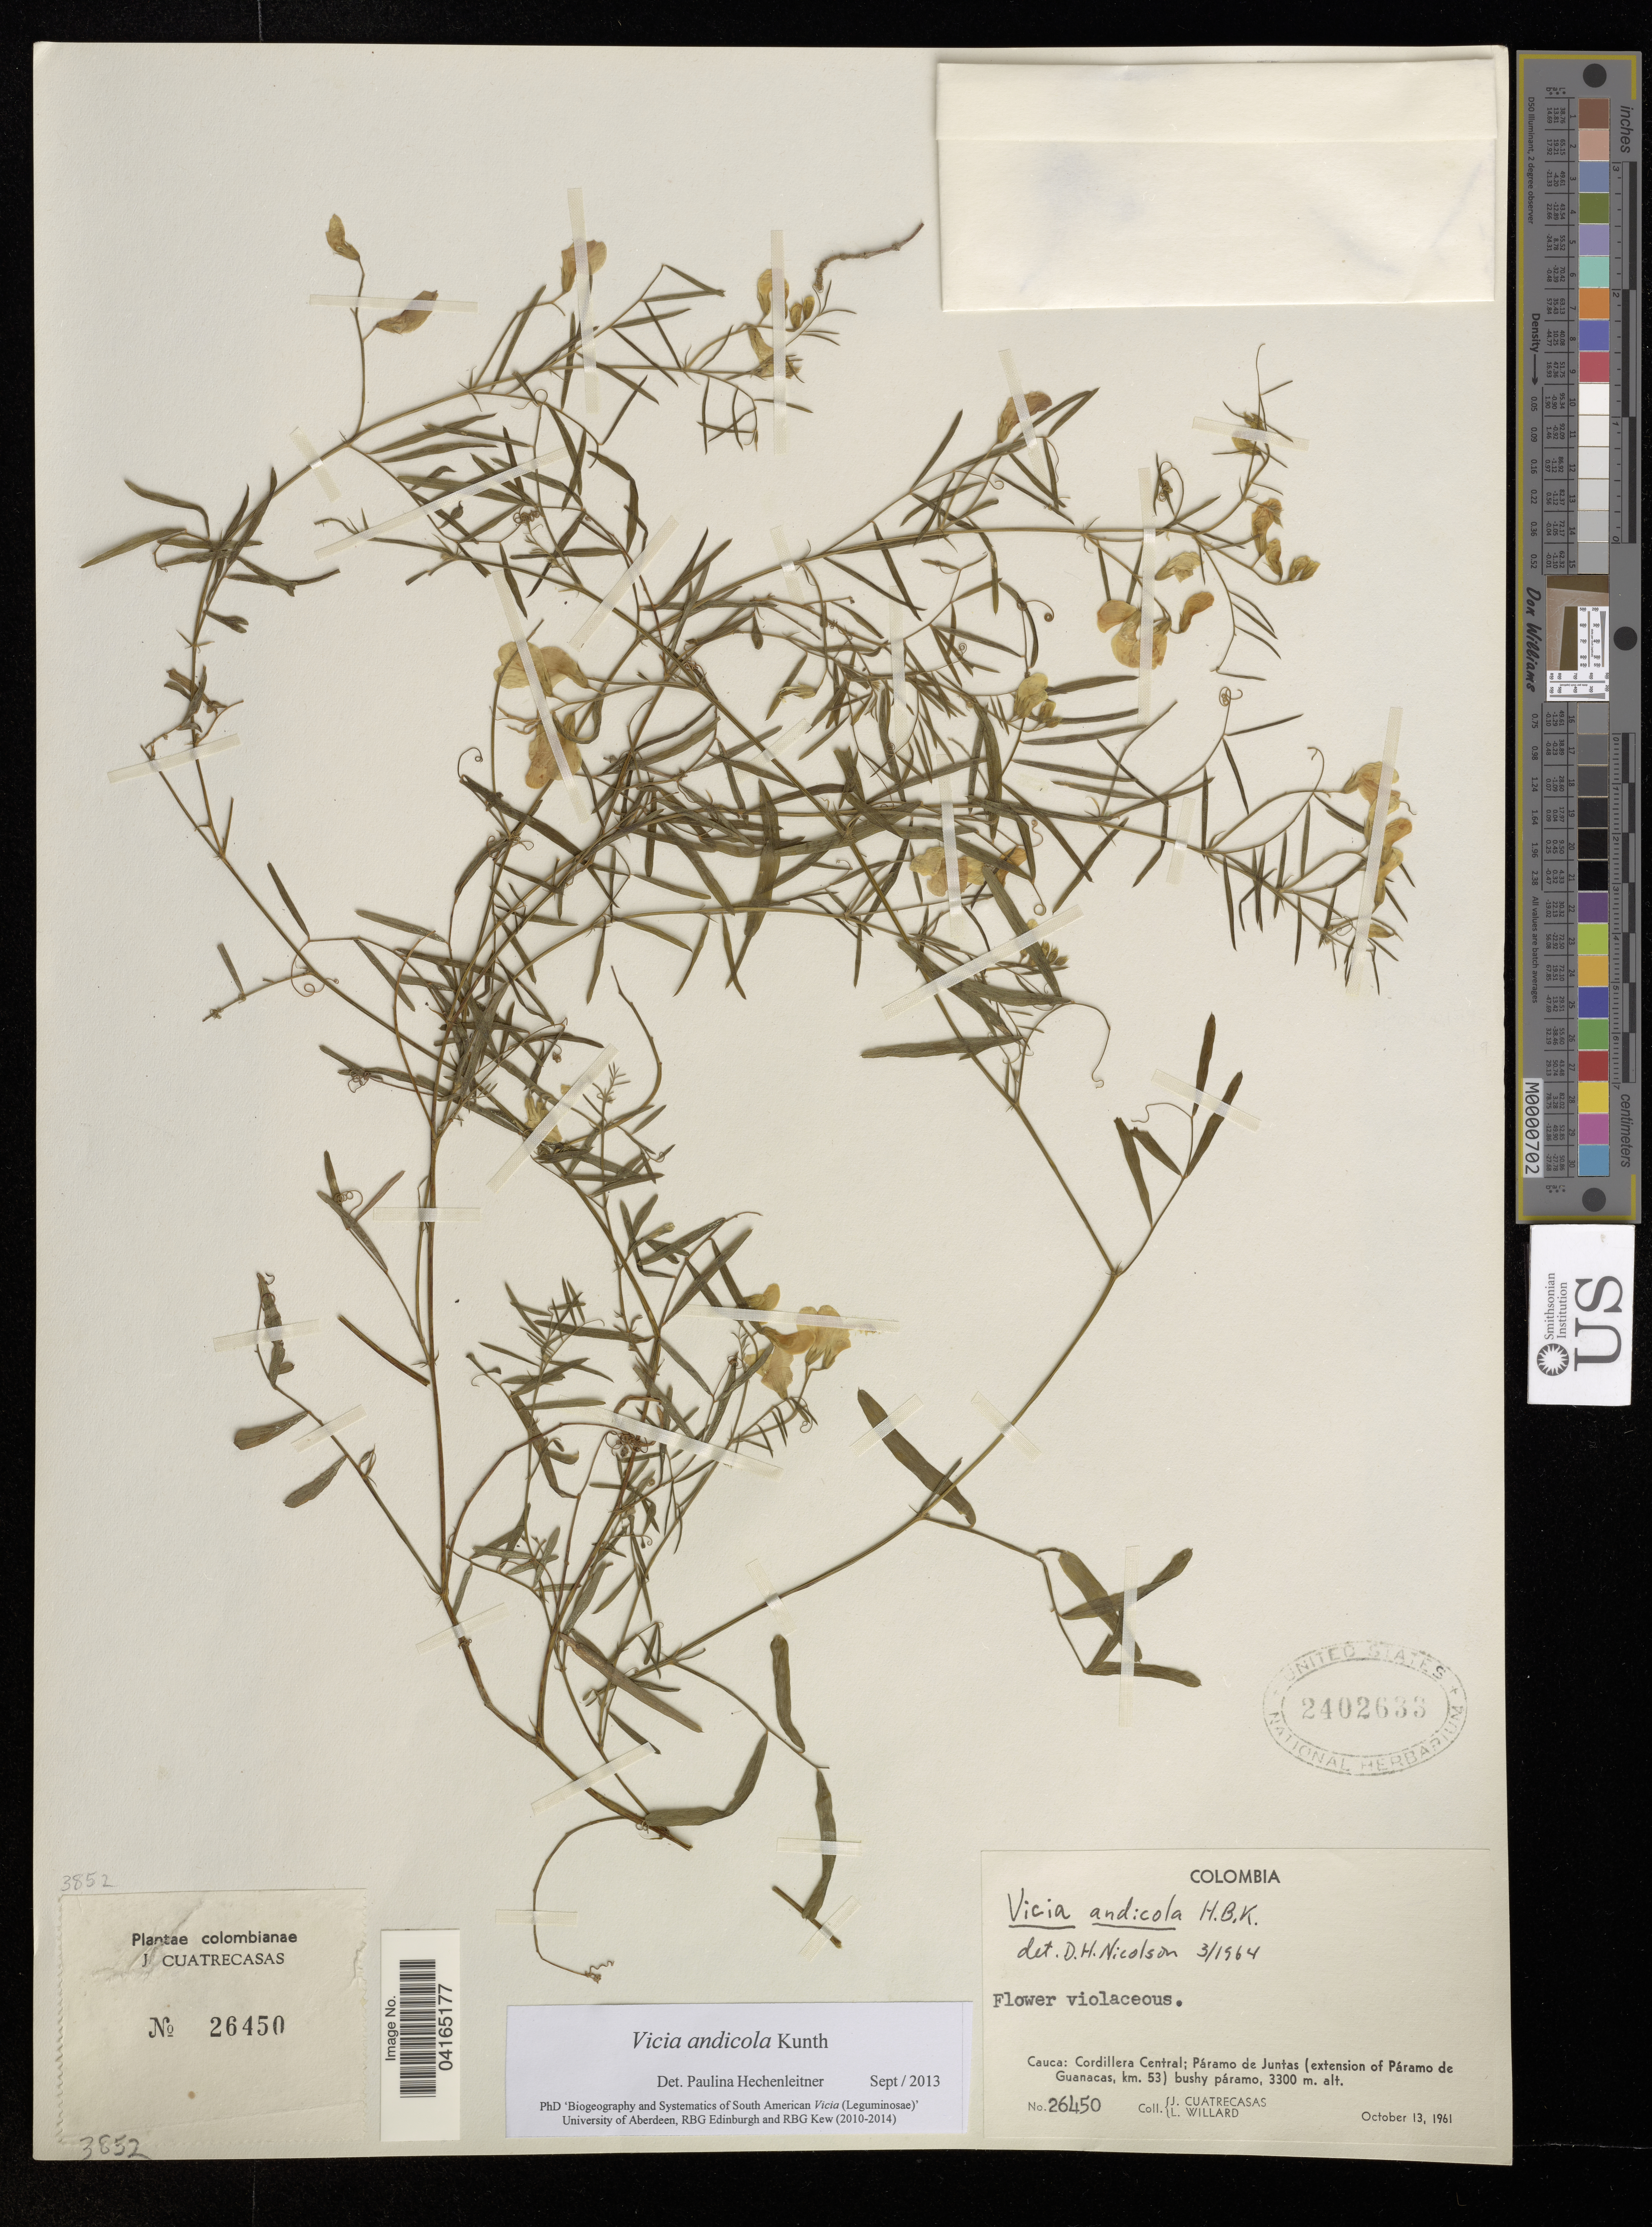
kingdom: Plantae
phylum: Tracheophyta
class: Magnoliopsida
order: Fabales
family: Fabaceae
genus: Vicia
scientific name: Vicia andicola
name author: Kunth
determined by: Hechenleitner, Paulina, RBG Edinburgh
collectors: J. Cuatrecasas & L. Willard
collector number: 26450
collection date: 1961-10-13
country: Colombia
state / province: Cauca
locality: Cordillera Central; Páramo de Juntas (extension of Páramo de Guanacas, km. 53).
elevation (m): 3300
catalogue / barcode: US 2402633